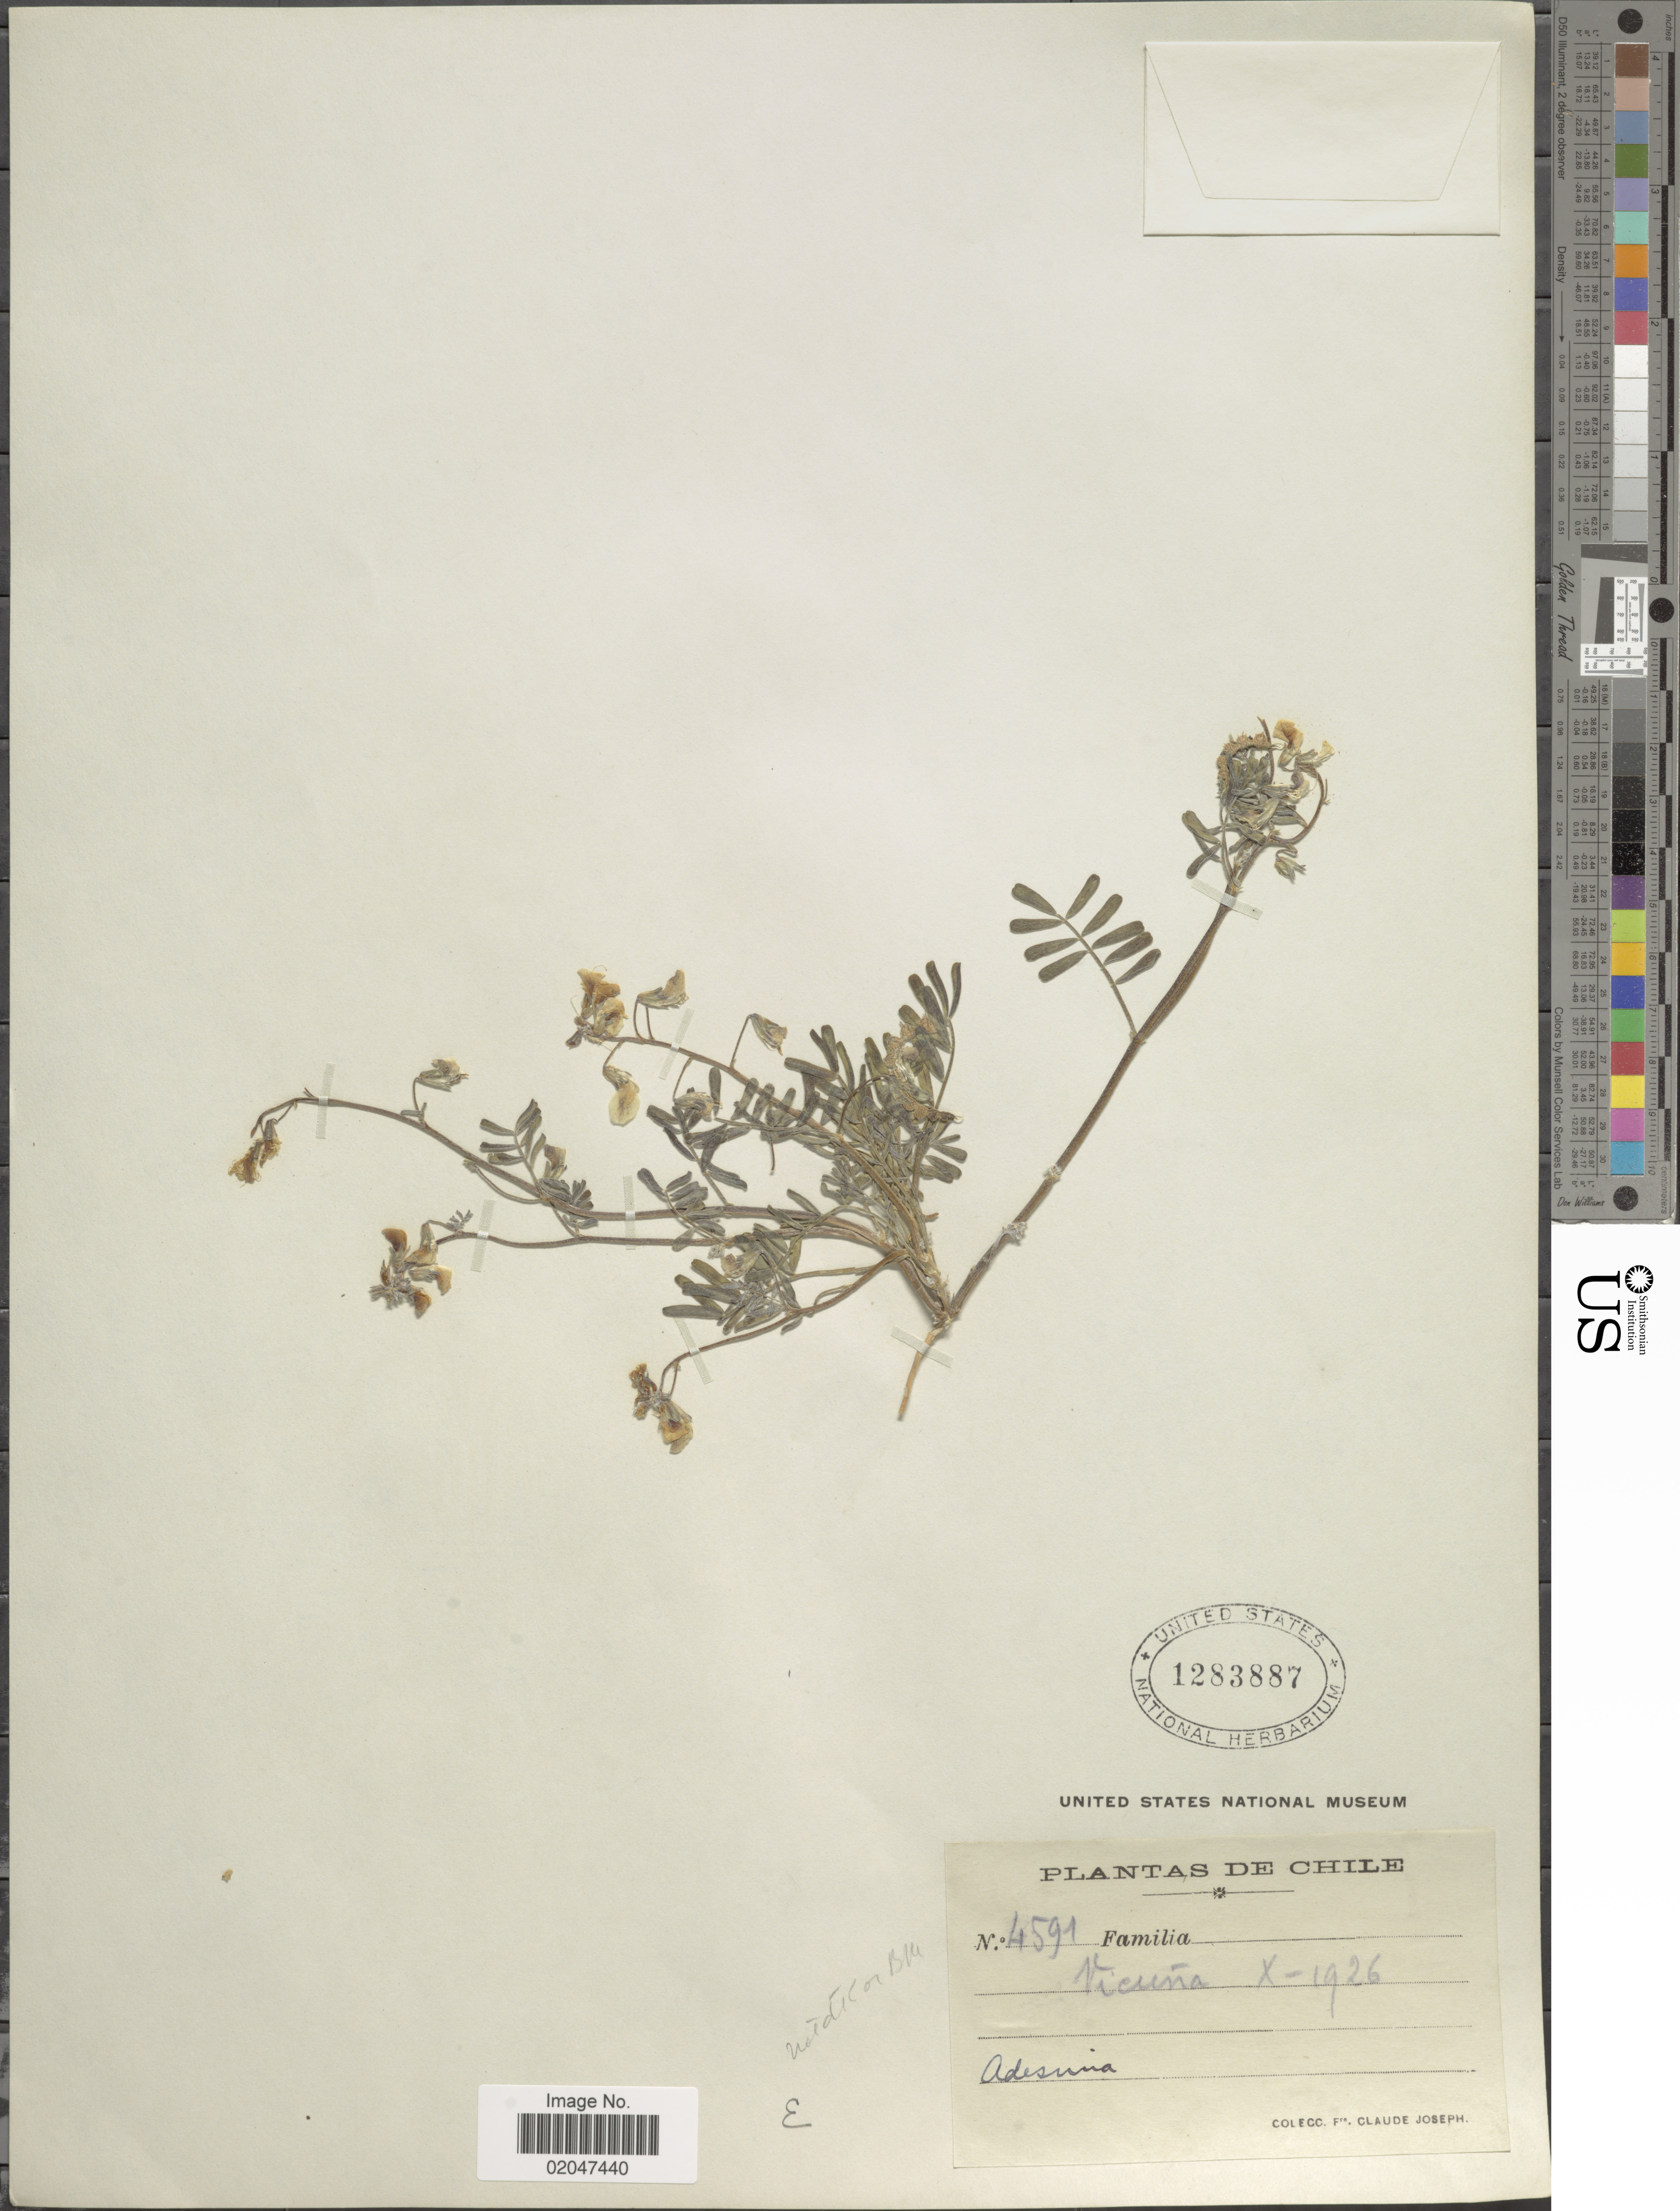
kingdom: Plantae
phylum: Tracheophyta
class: Magnoliopsida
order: Fabales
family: Fabaceae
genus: Adesmia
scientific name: Adesmia sp.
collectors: Bro. Claude-Joseph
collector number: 4591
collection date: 1926-10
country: Chile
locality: Vicuna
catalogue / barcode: US 1283887